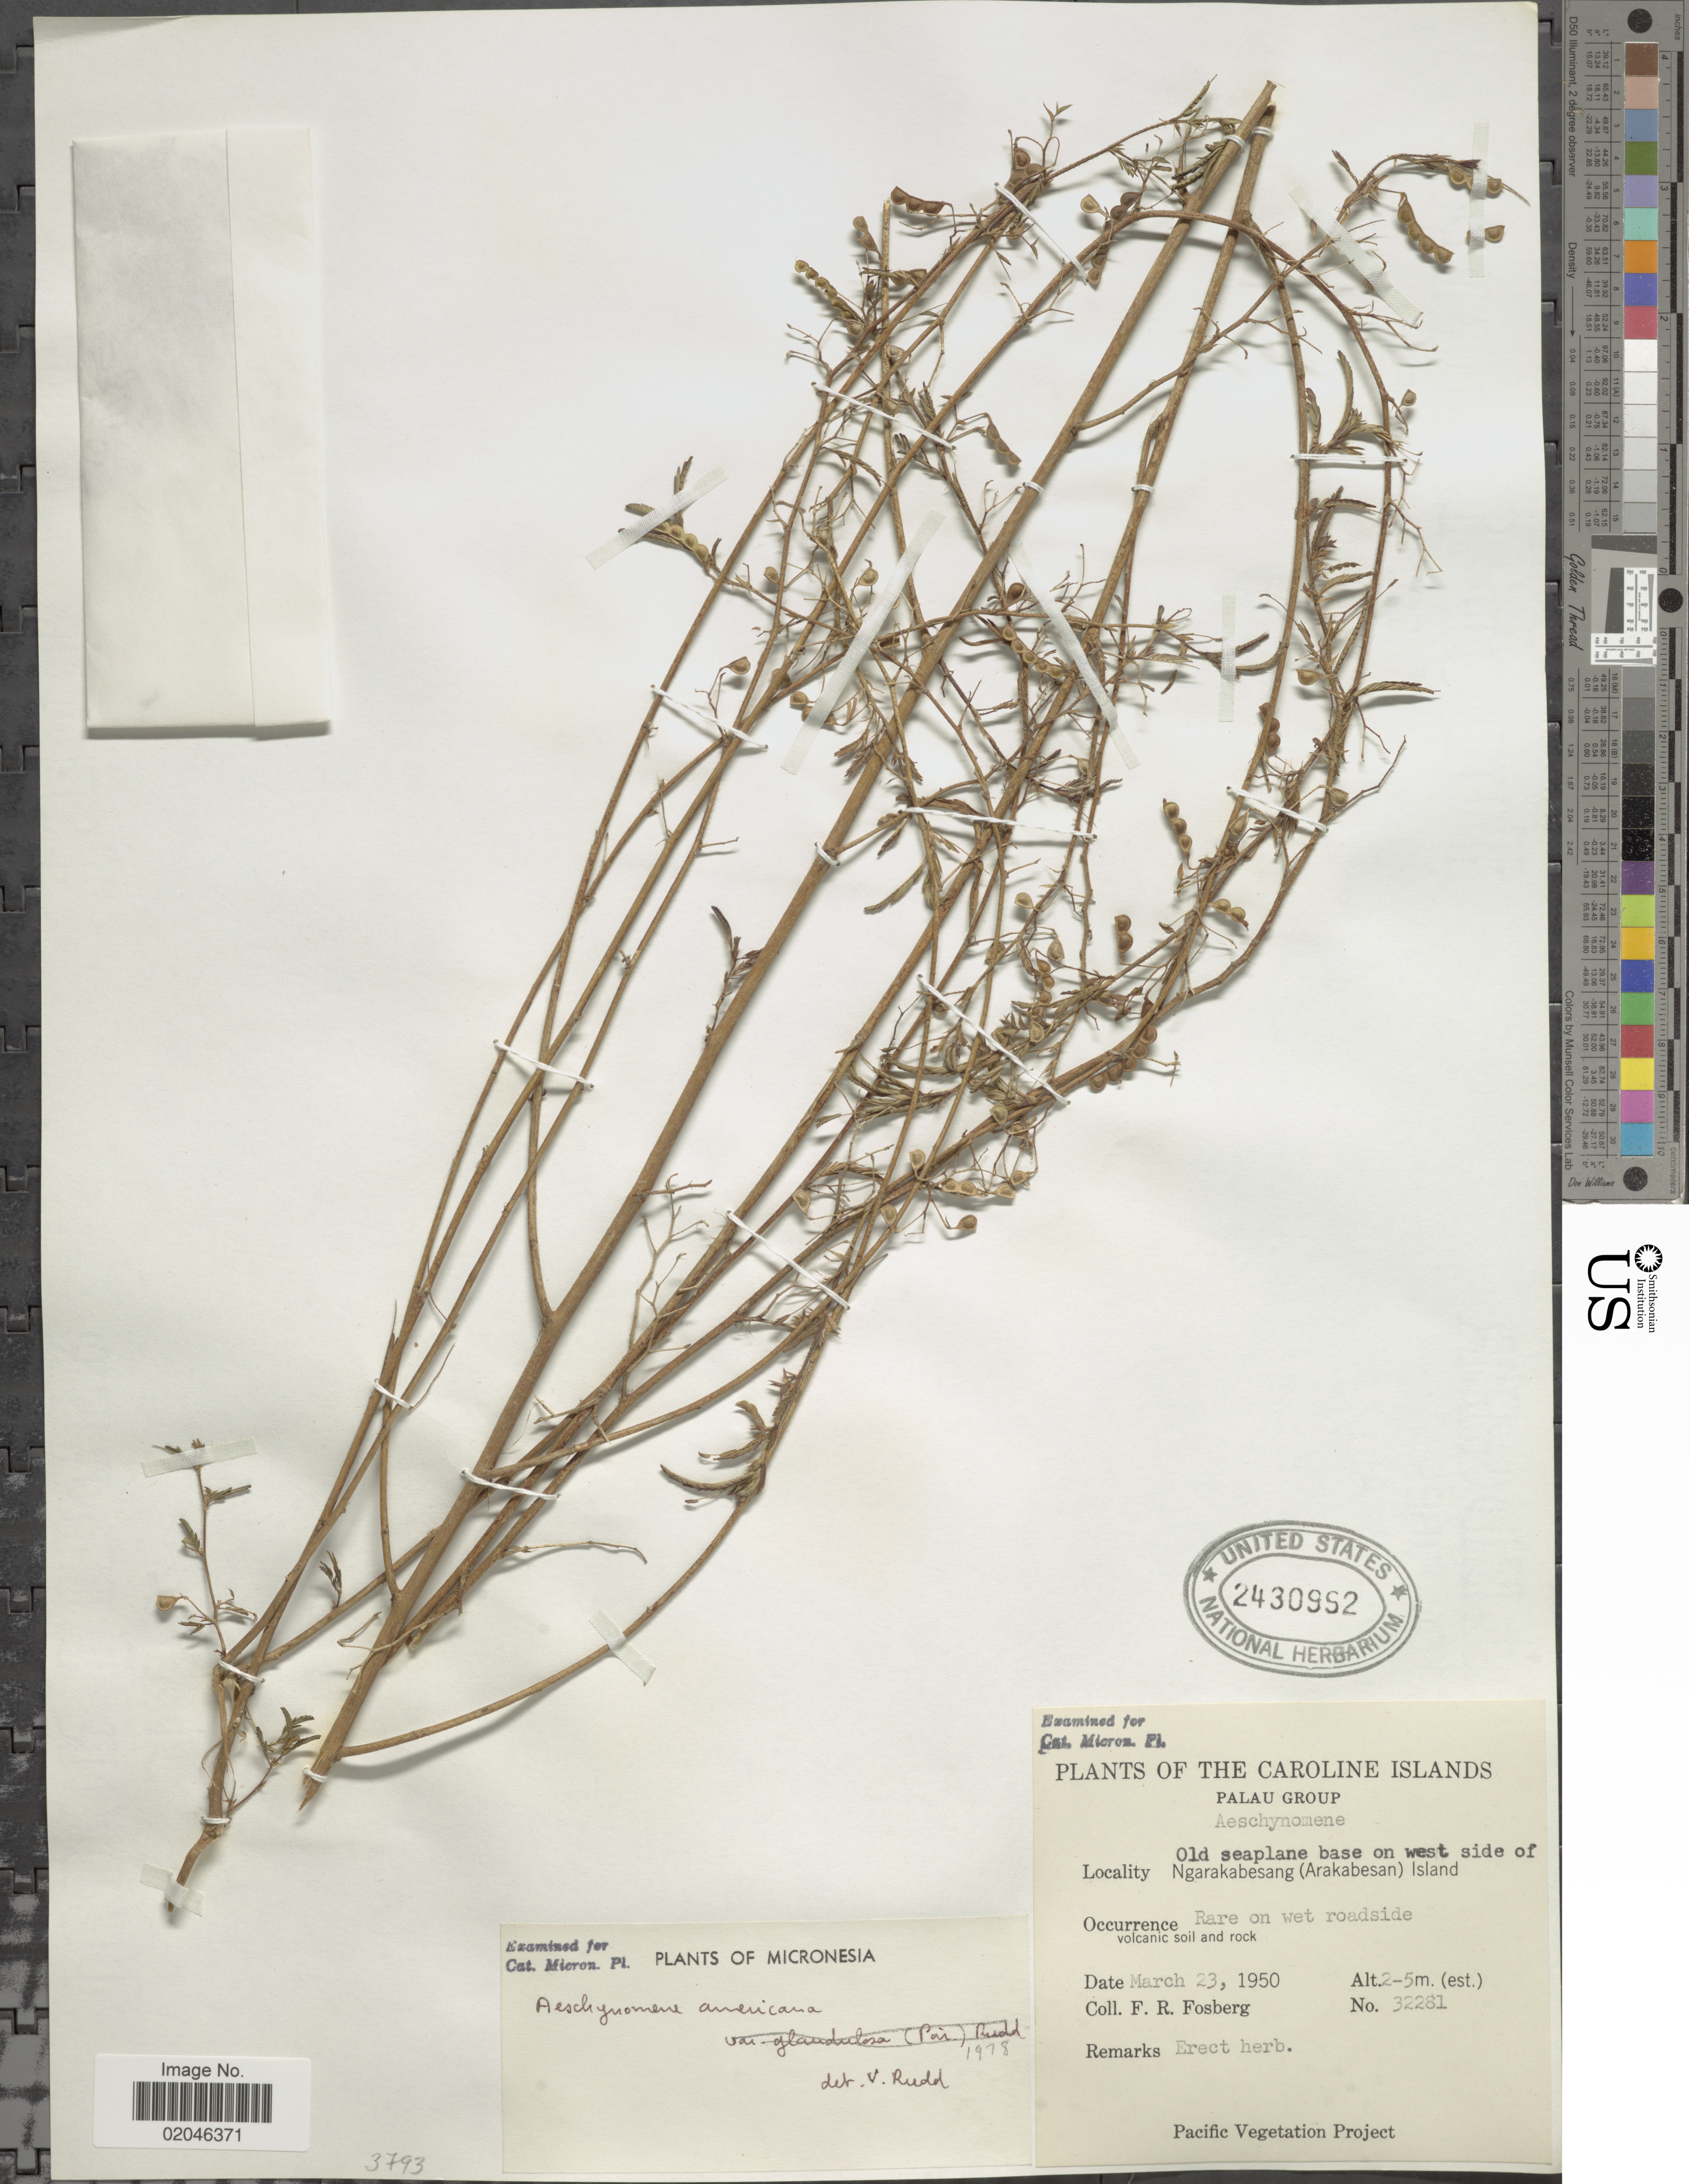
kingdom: Plantae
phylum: Tracheophyta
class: Magnoliopsida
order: Fabales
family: Fabaceae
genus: Aeschynomene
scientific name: Aeschynomene americana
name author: L.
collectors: F. R. Fosberg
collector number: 32281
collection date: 1950-03-23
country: Palau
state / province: Koror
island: Ngerekebesang [Arakabesan]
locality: Caroline Islands. Palau Group. Old seaplane base on west side of Ngarakabesang (Arakabesan) Island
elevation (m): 2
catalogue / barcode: US 2430992